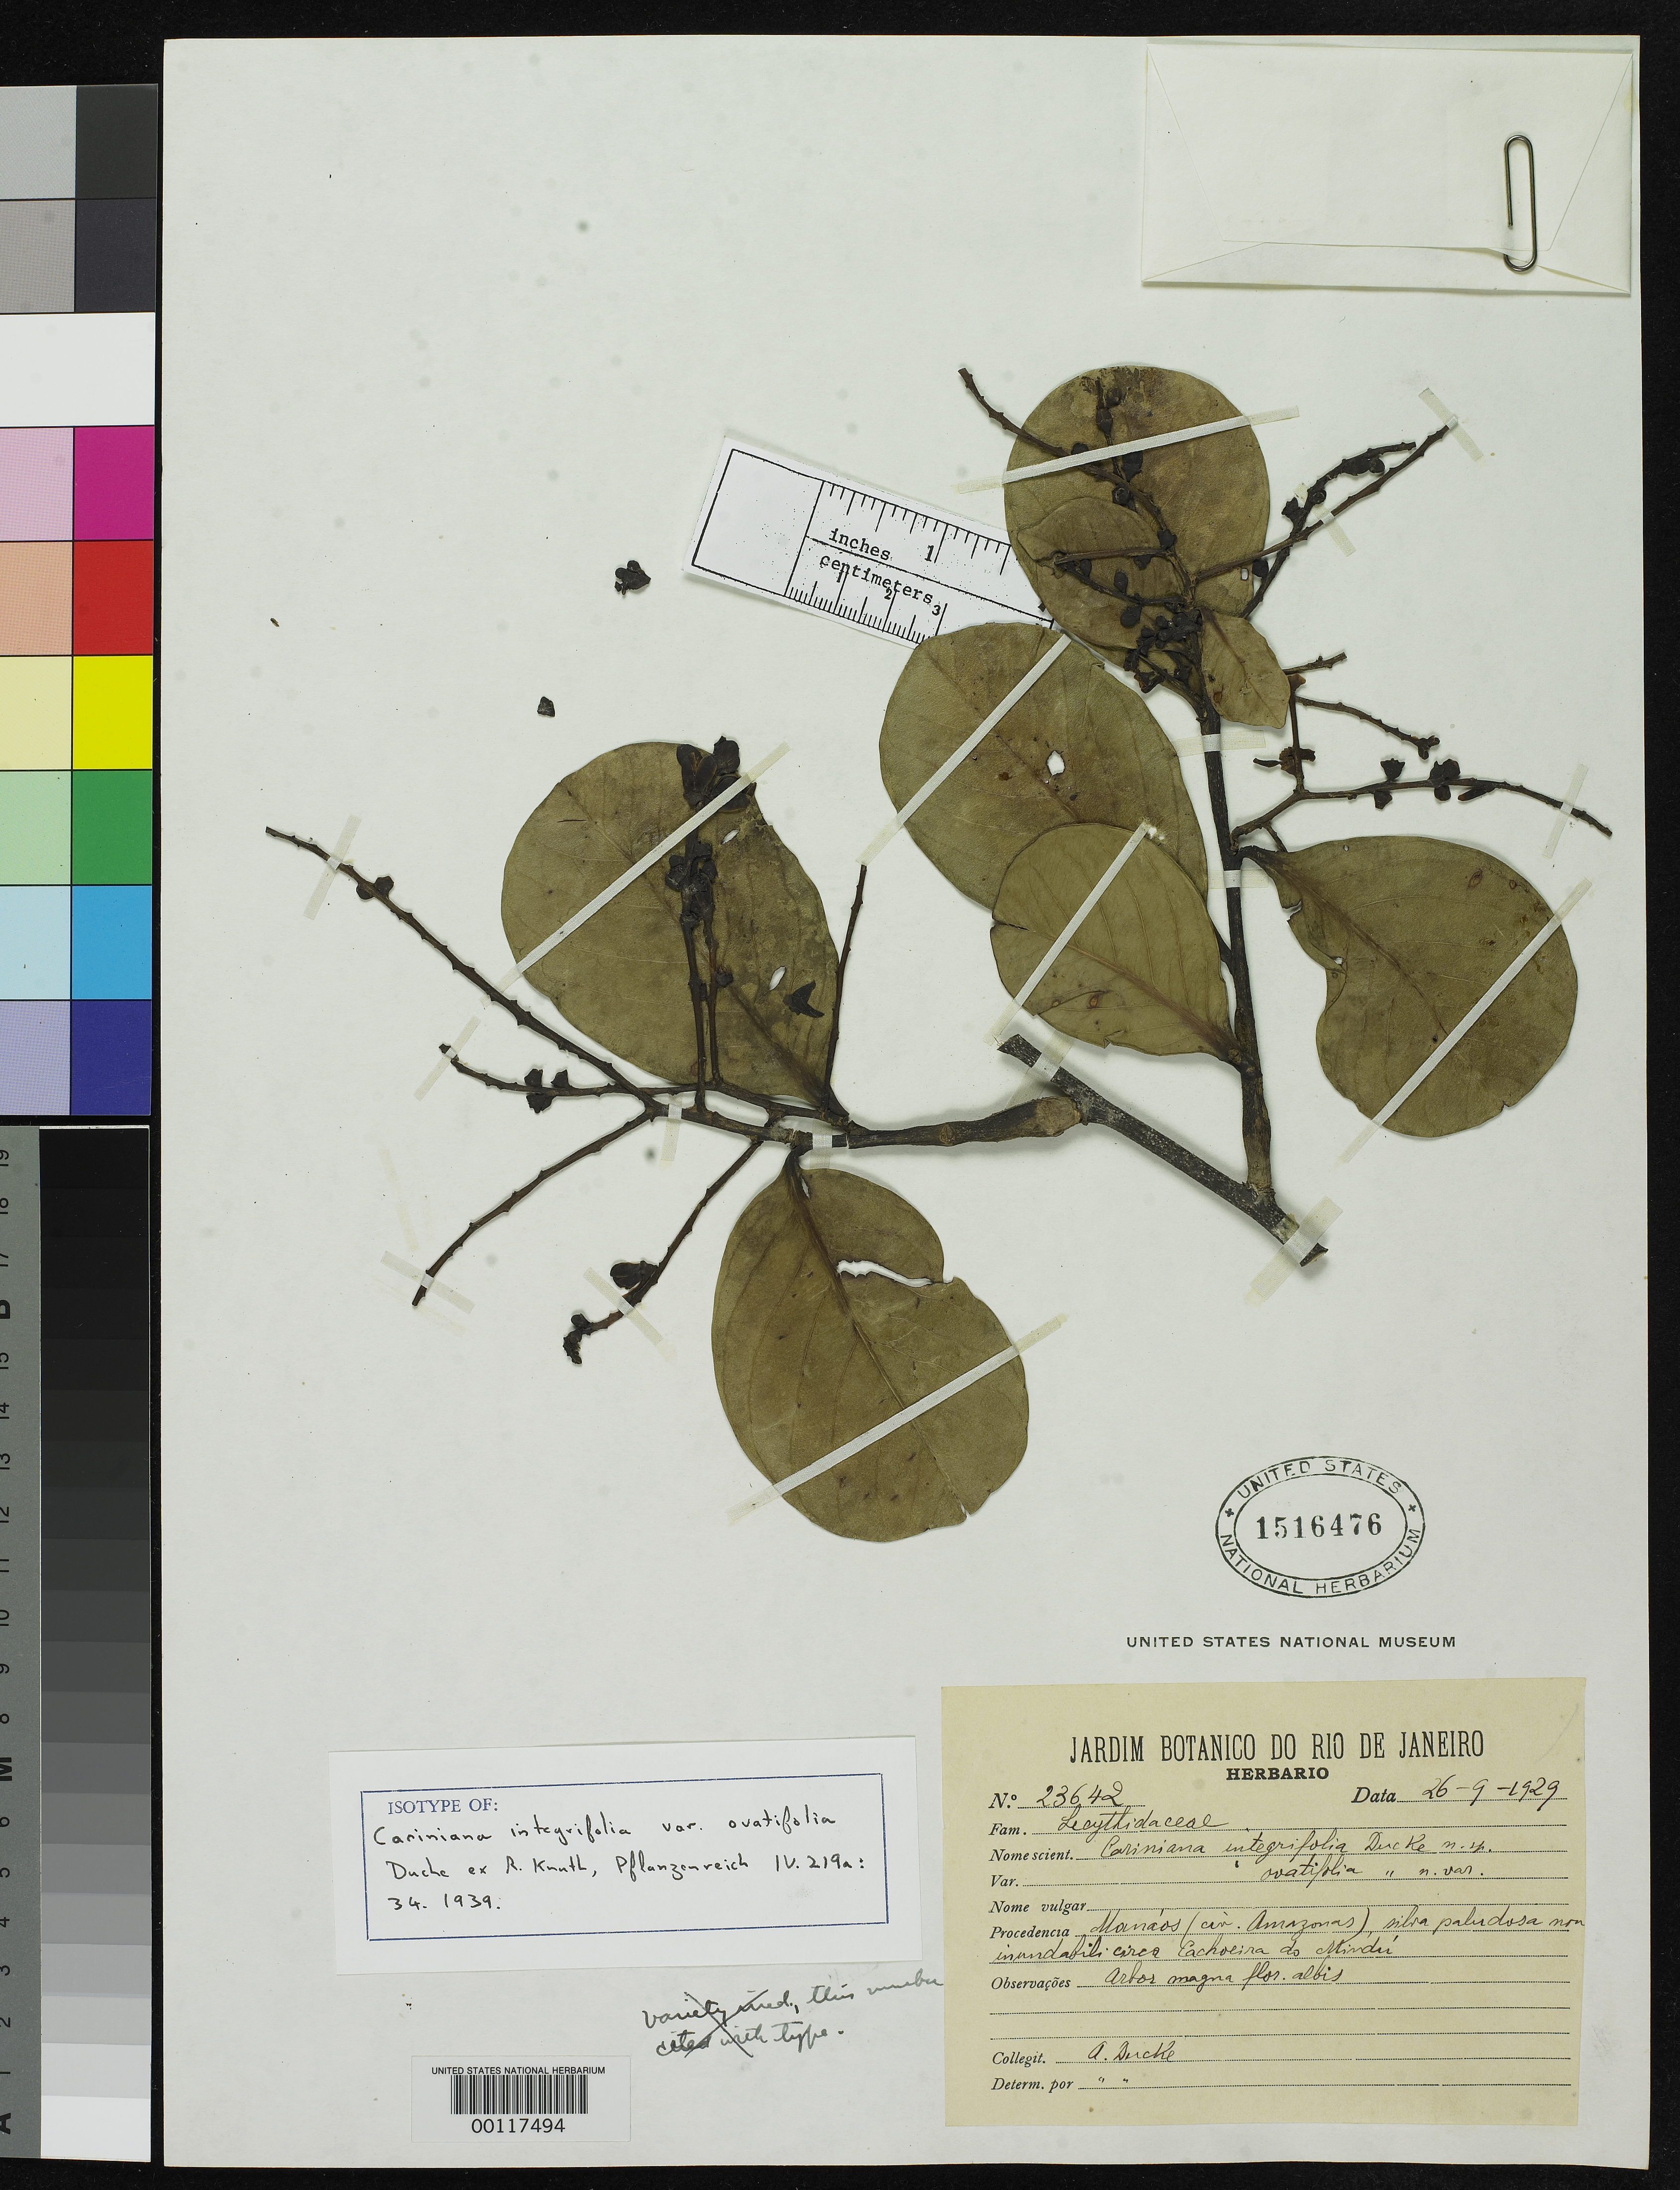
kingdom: Plantae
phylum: Tracheophyta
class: Magnoliopsida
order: Ericales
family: Lecythidaceae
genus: Cariniana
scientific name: Cariniana integrifolia var. ovatifolia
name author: Ducke ex R. Knuth in Engl.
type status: Isotype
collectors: A. Ducke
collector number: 23642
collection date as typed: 26 Sep 1929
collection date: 1929-09-26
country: Brazil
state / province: Amazonas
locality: Manaos, Cachoeira do Mindu.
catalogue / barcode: US 1516476